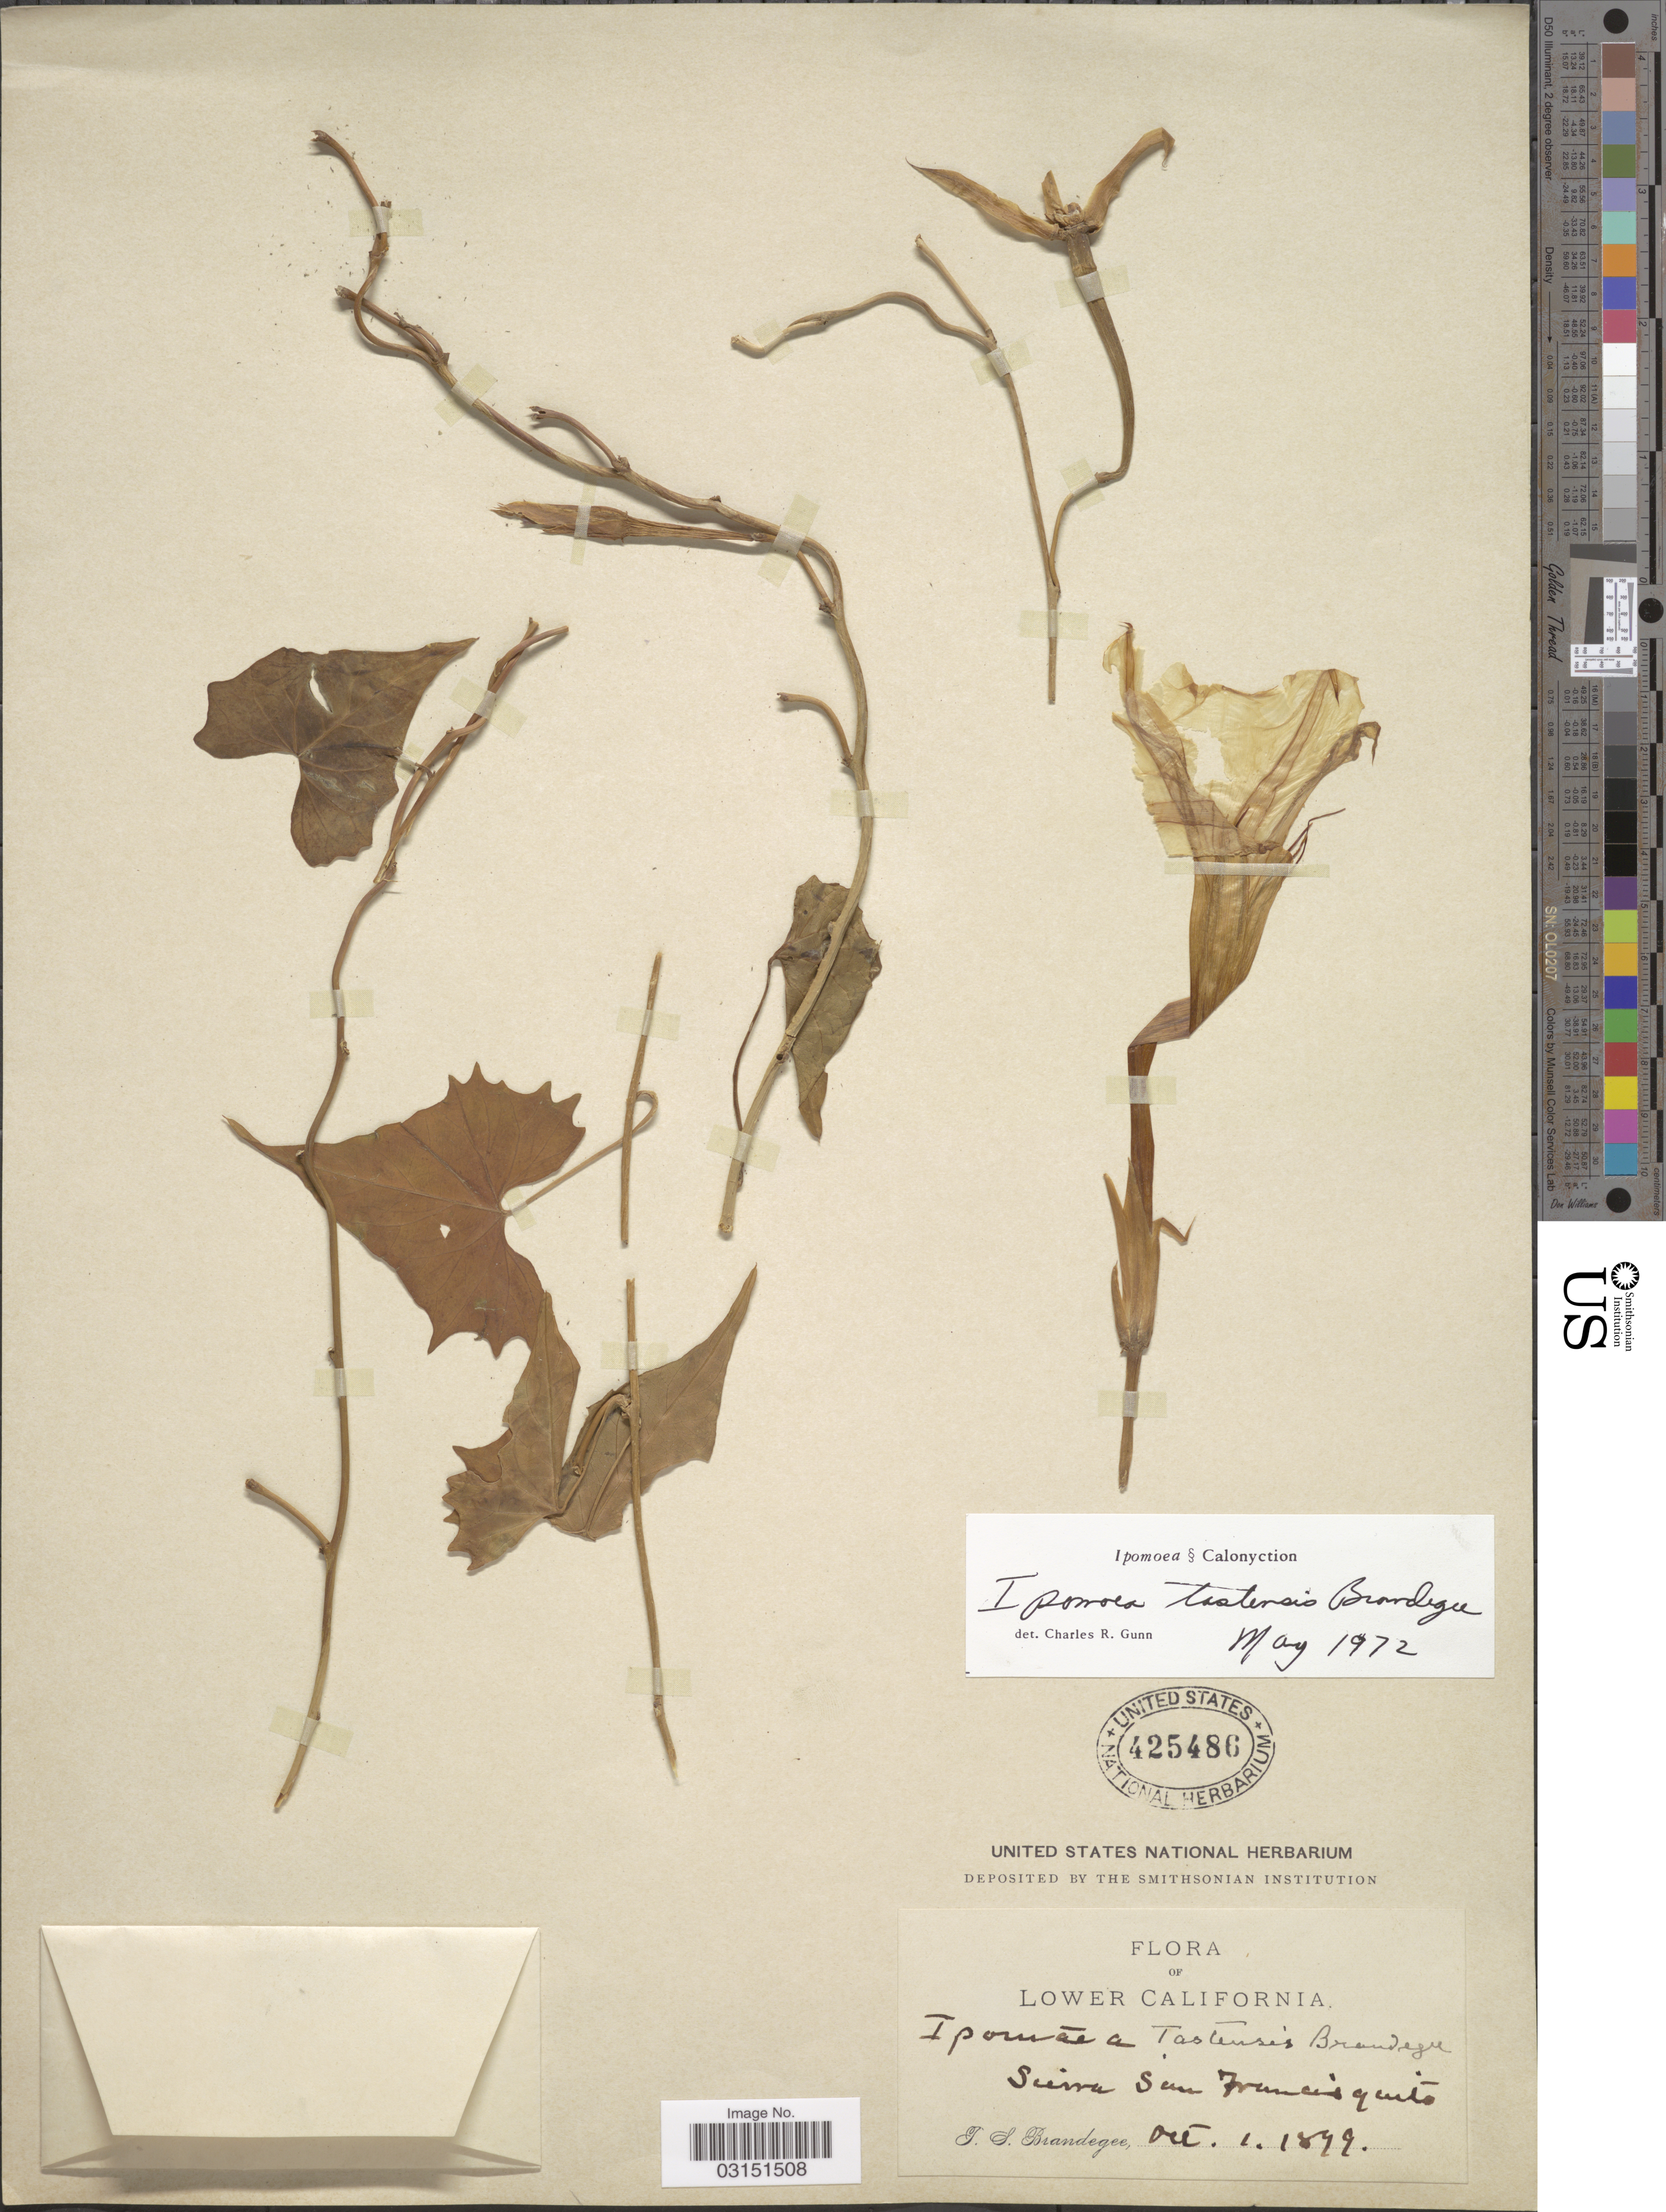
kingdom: Plantae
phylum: Tracheophyta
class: Magnoliopsida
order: Solanales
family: Convolvulaceae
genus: Ipomoea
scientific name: Ipomoea tastensis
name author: Brandegee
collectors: T. S. Brandegee (herbarium)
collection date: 1899-10-01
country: Mexico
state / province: Baja California Sur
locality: Lower California. Sierra San Francisquito.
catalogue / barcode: US 425486